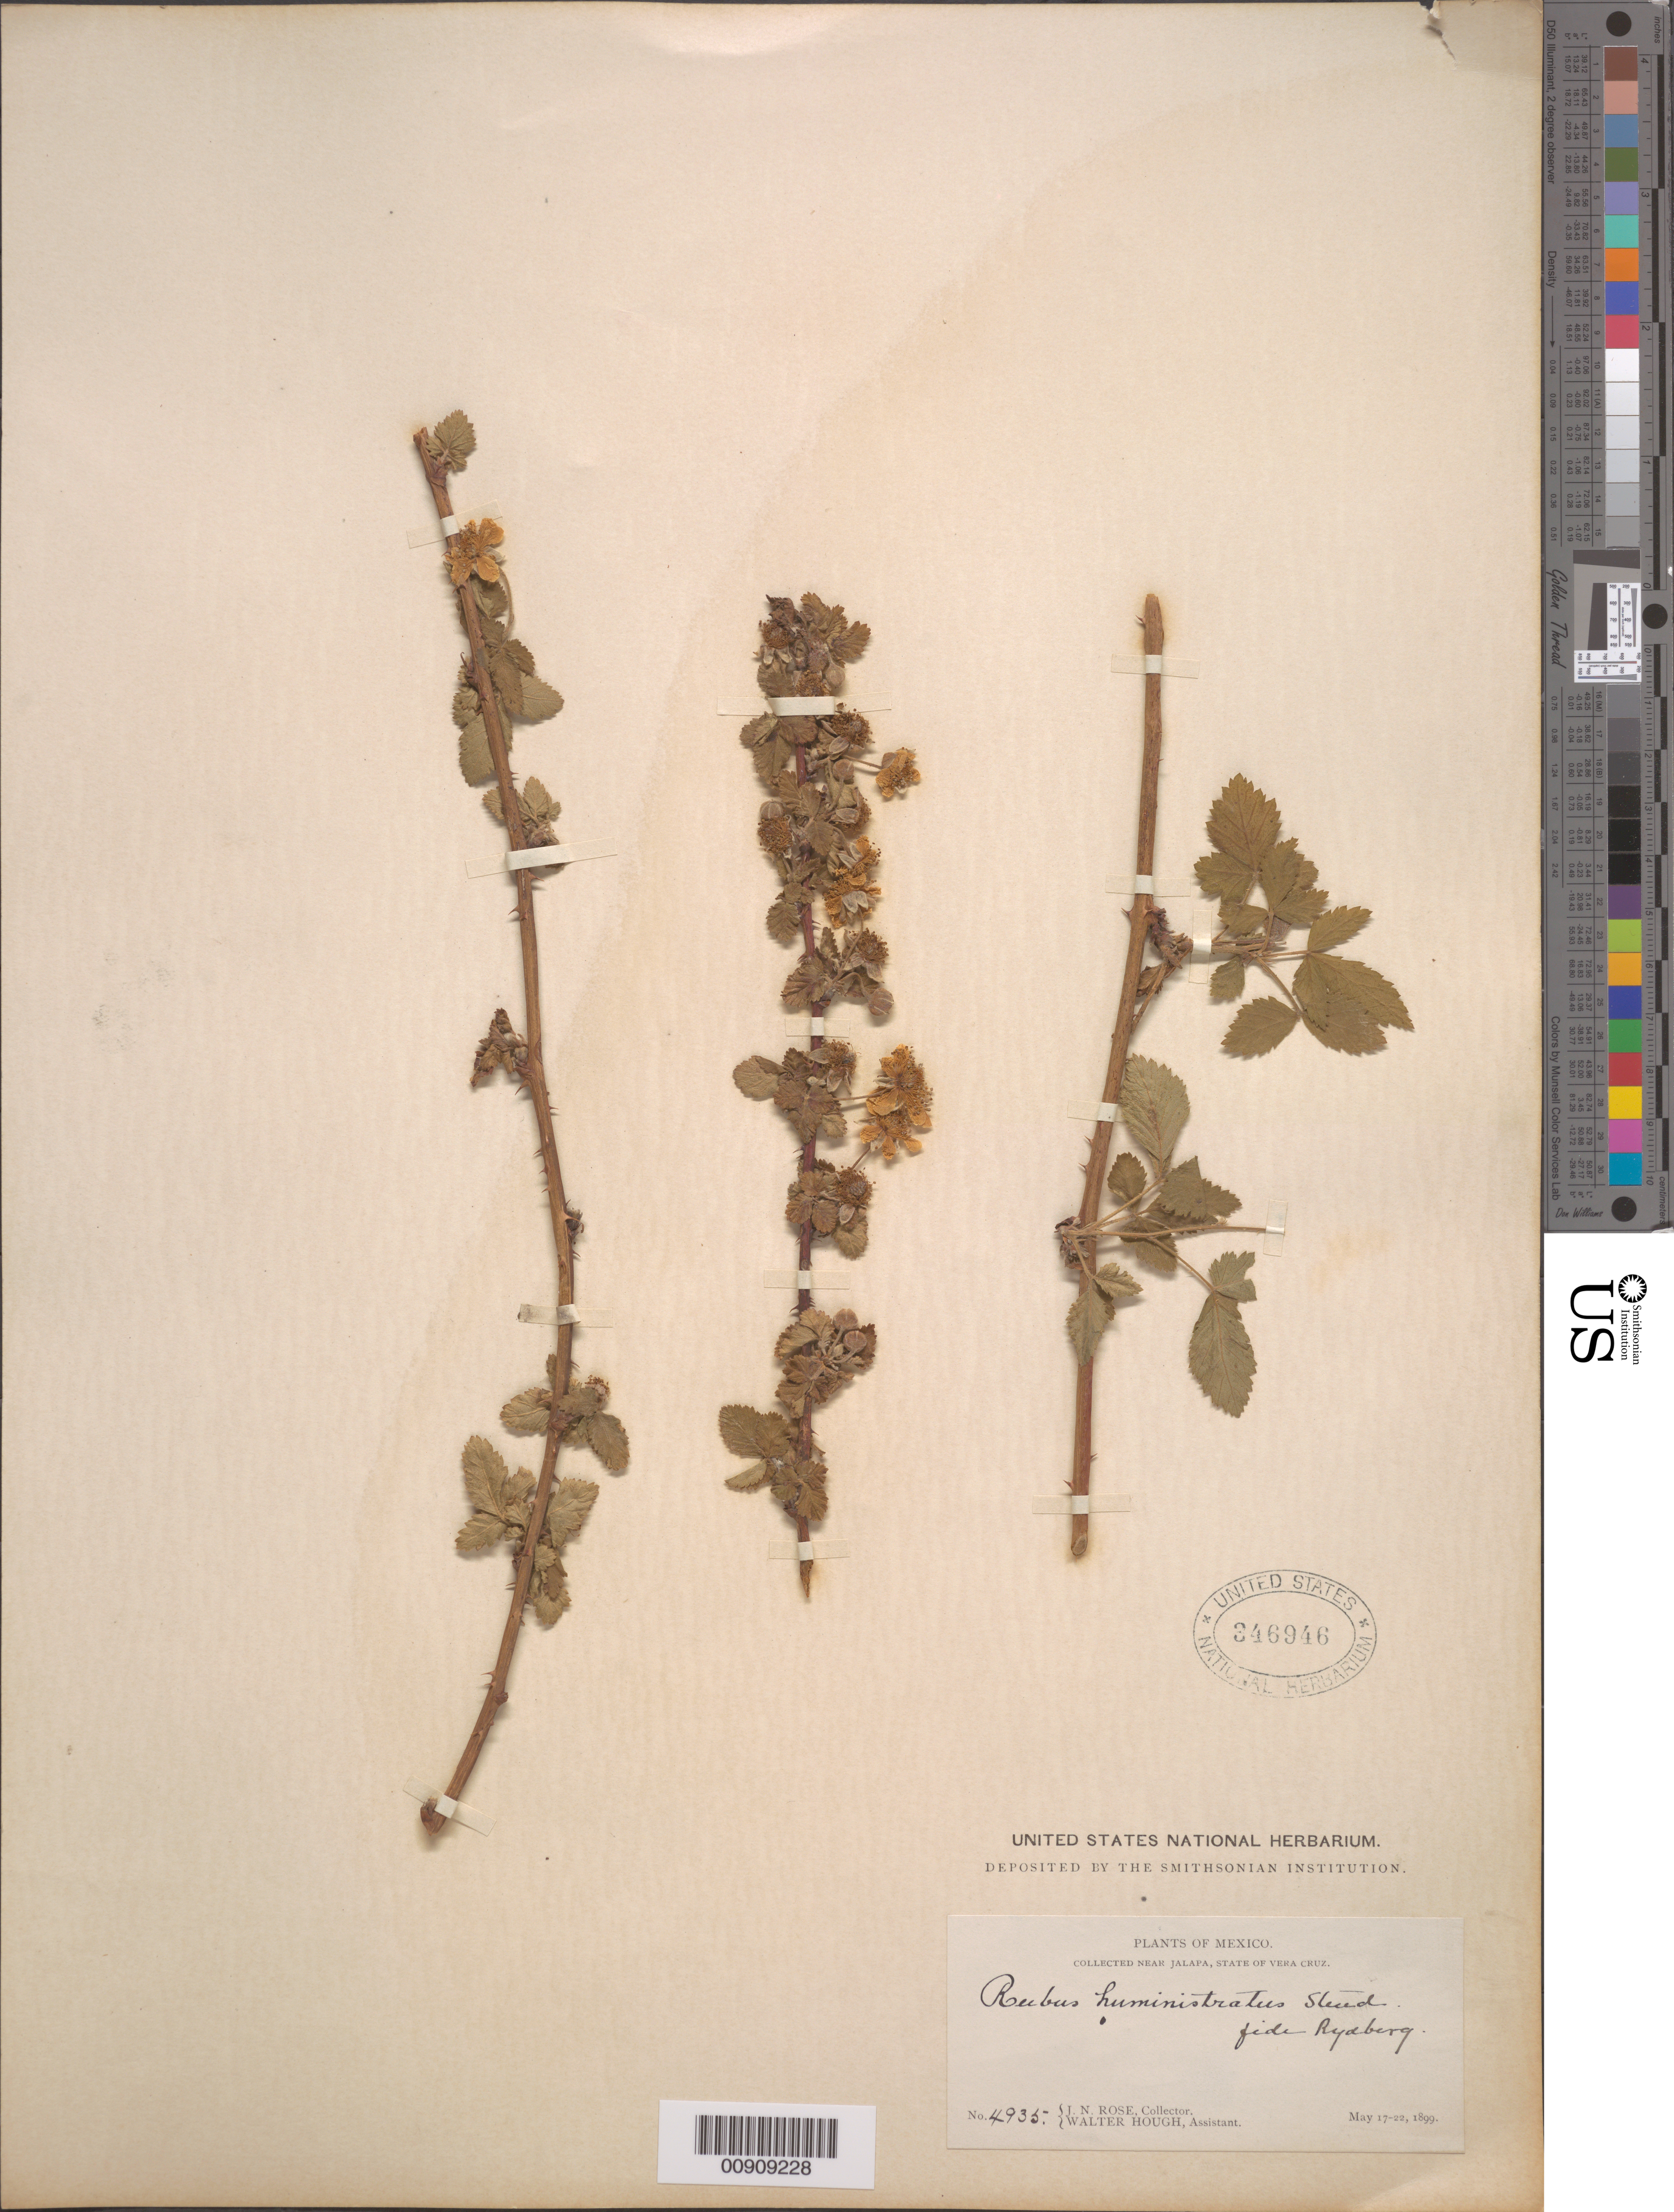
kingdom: Plantae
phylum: Tracheophyta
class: Magnoliopsida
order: Rosales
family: Rosaceae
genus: Rubus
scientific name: Rubus humistratus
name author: Steud.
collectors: J. N. Rose & W. Hough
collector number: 4935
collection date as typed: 17 May 1899 to 22 May 1899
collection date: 1899-05-17/1899-05-22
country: Mexico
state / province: Veracruz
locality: Near Jalapa, State of Veracruz.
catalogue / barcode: US 346946